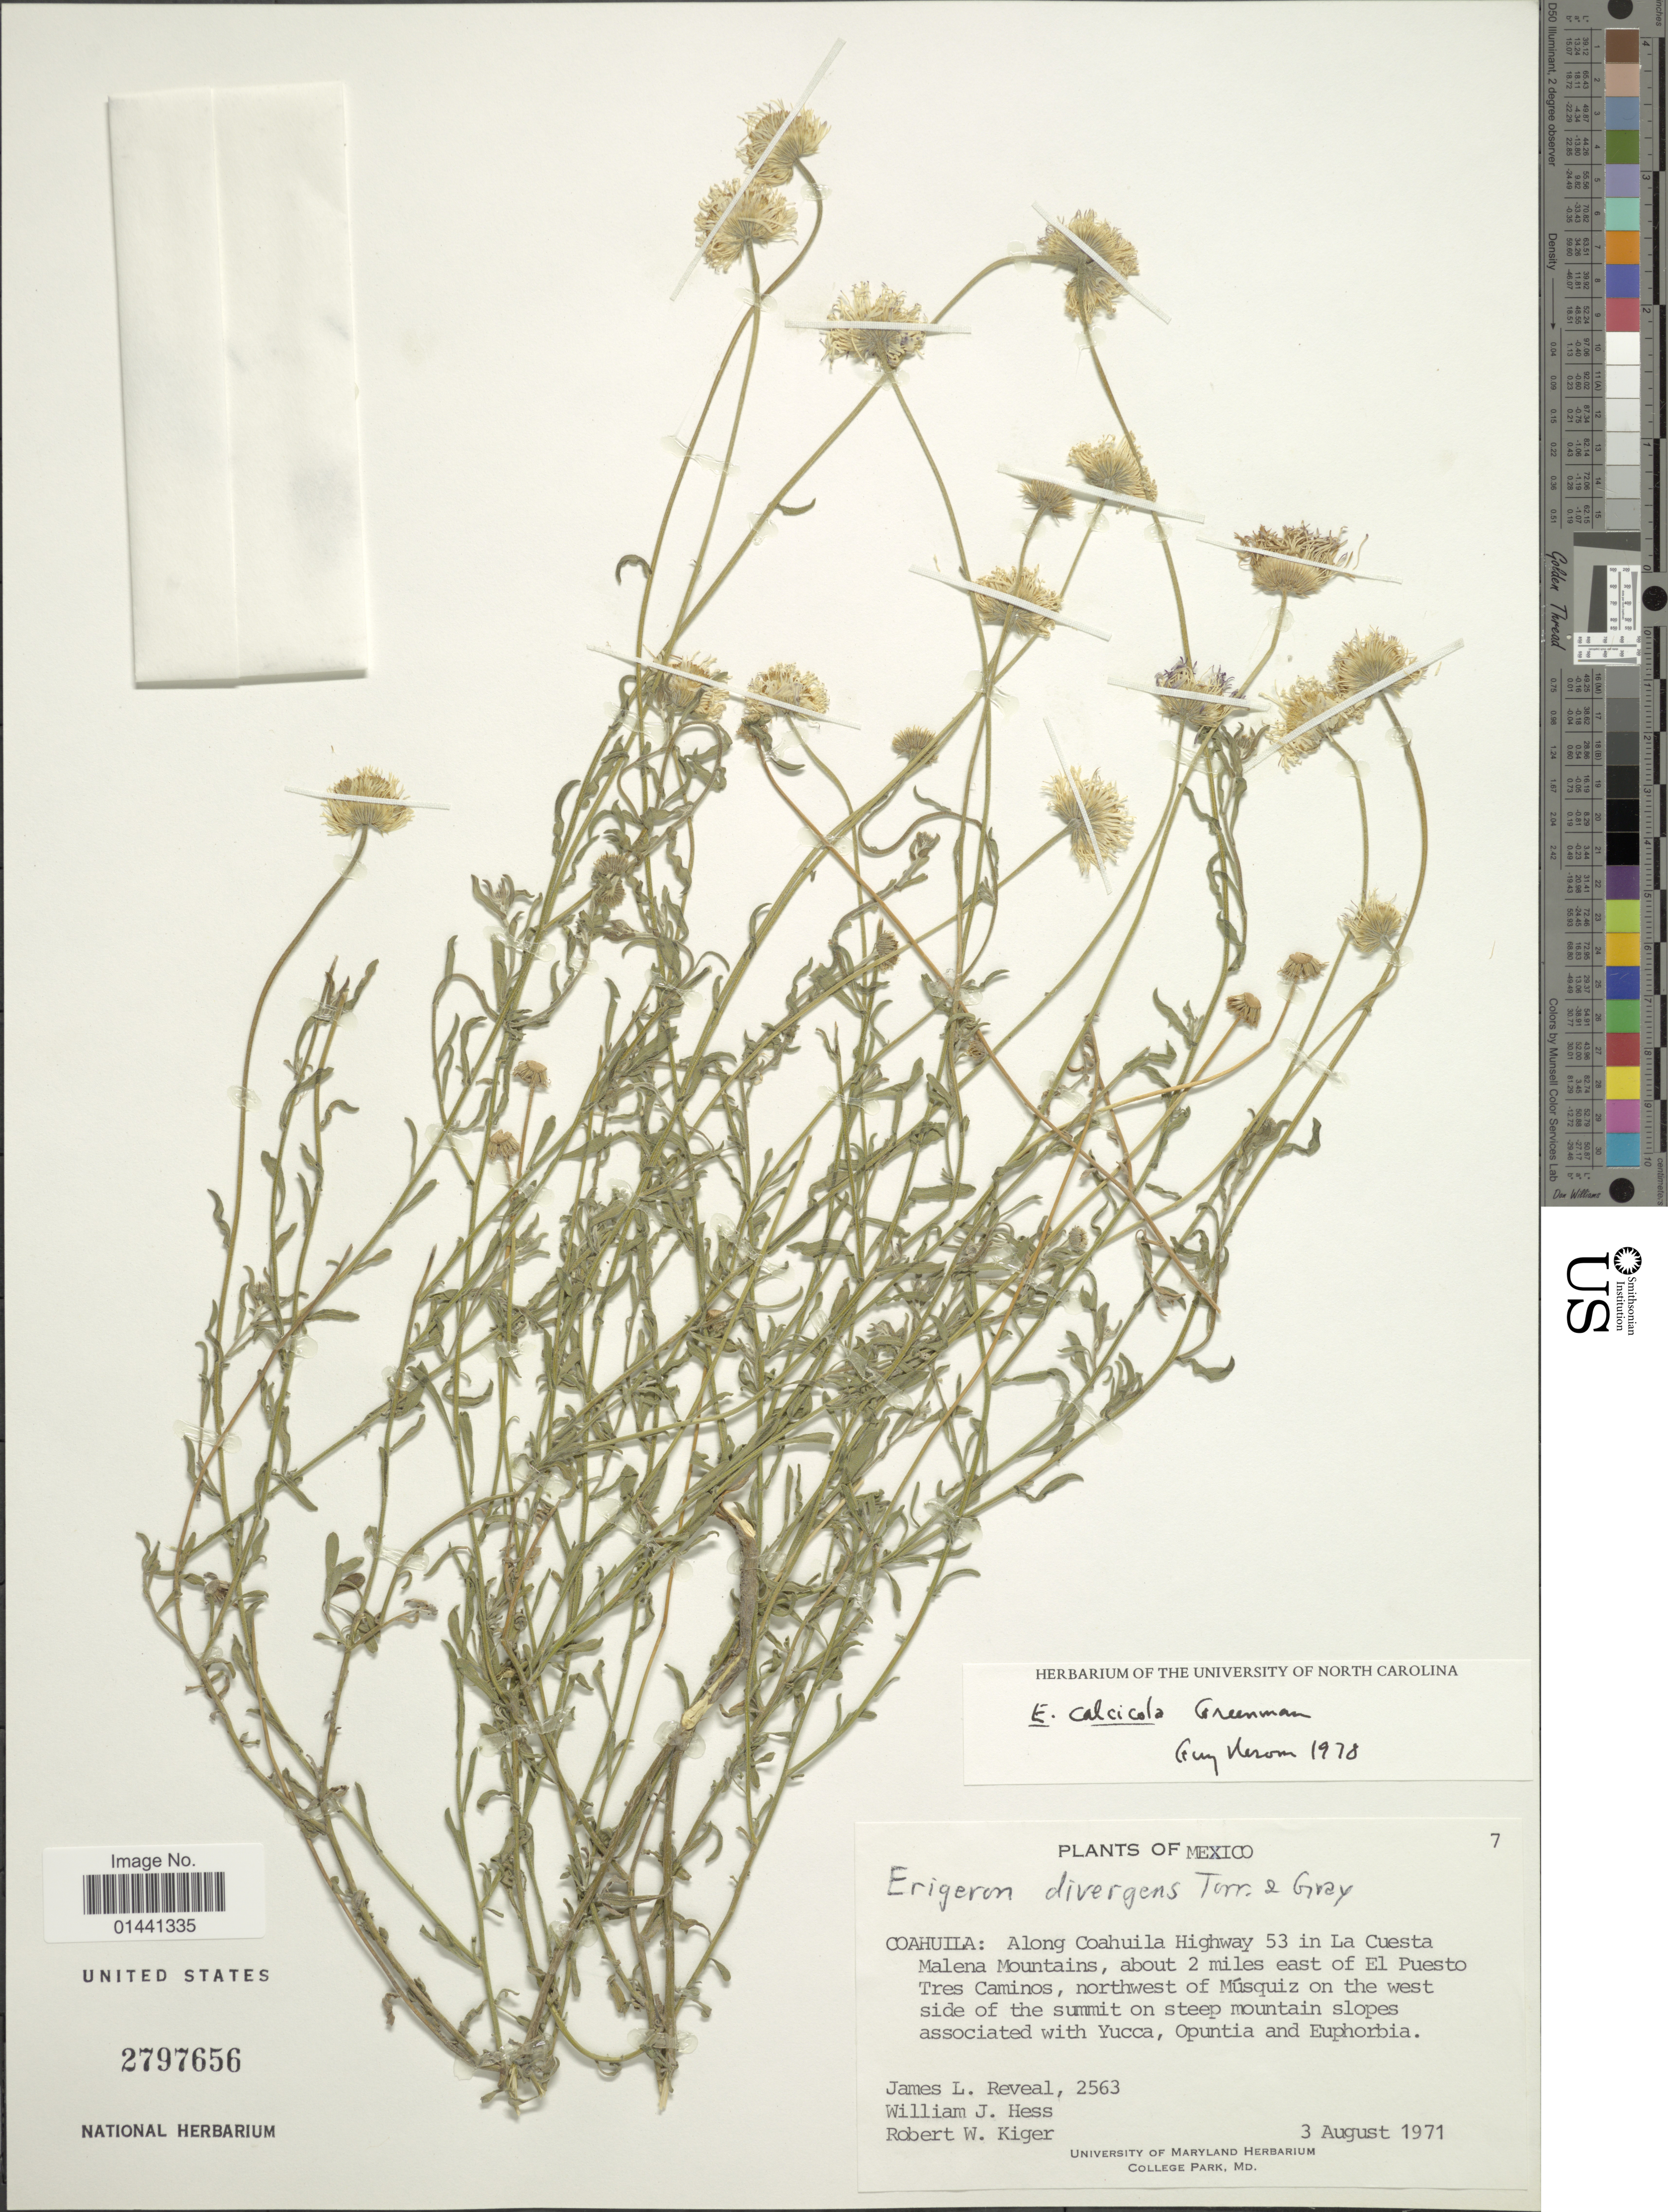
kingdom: Plantae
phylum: Tracheophyta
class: Magnoliopsida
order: Asterales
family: Asteraceae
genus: Erigeron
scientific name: Erigeron calcicola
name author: Greenm.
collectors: J. L. Reveal, W. Hess & R. Kiger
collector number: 2563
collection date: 1971-08-03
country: Mexico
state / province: Coahuila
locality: Along Coahuila Highway 53 in La Cuesta Malena Mountains, about 2 miles east of El Puesto Tres Caminos, northwest of Músquiz on the west side of the summit on steep mountain slopes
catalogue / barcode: US 2797656